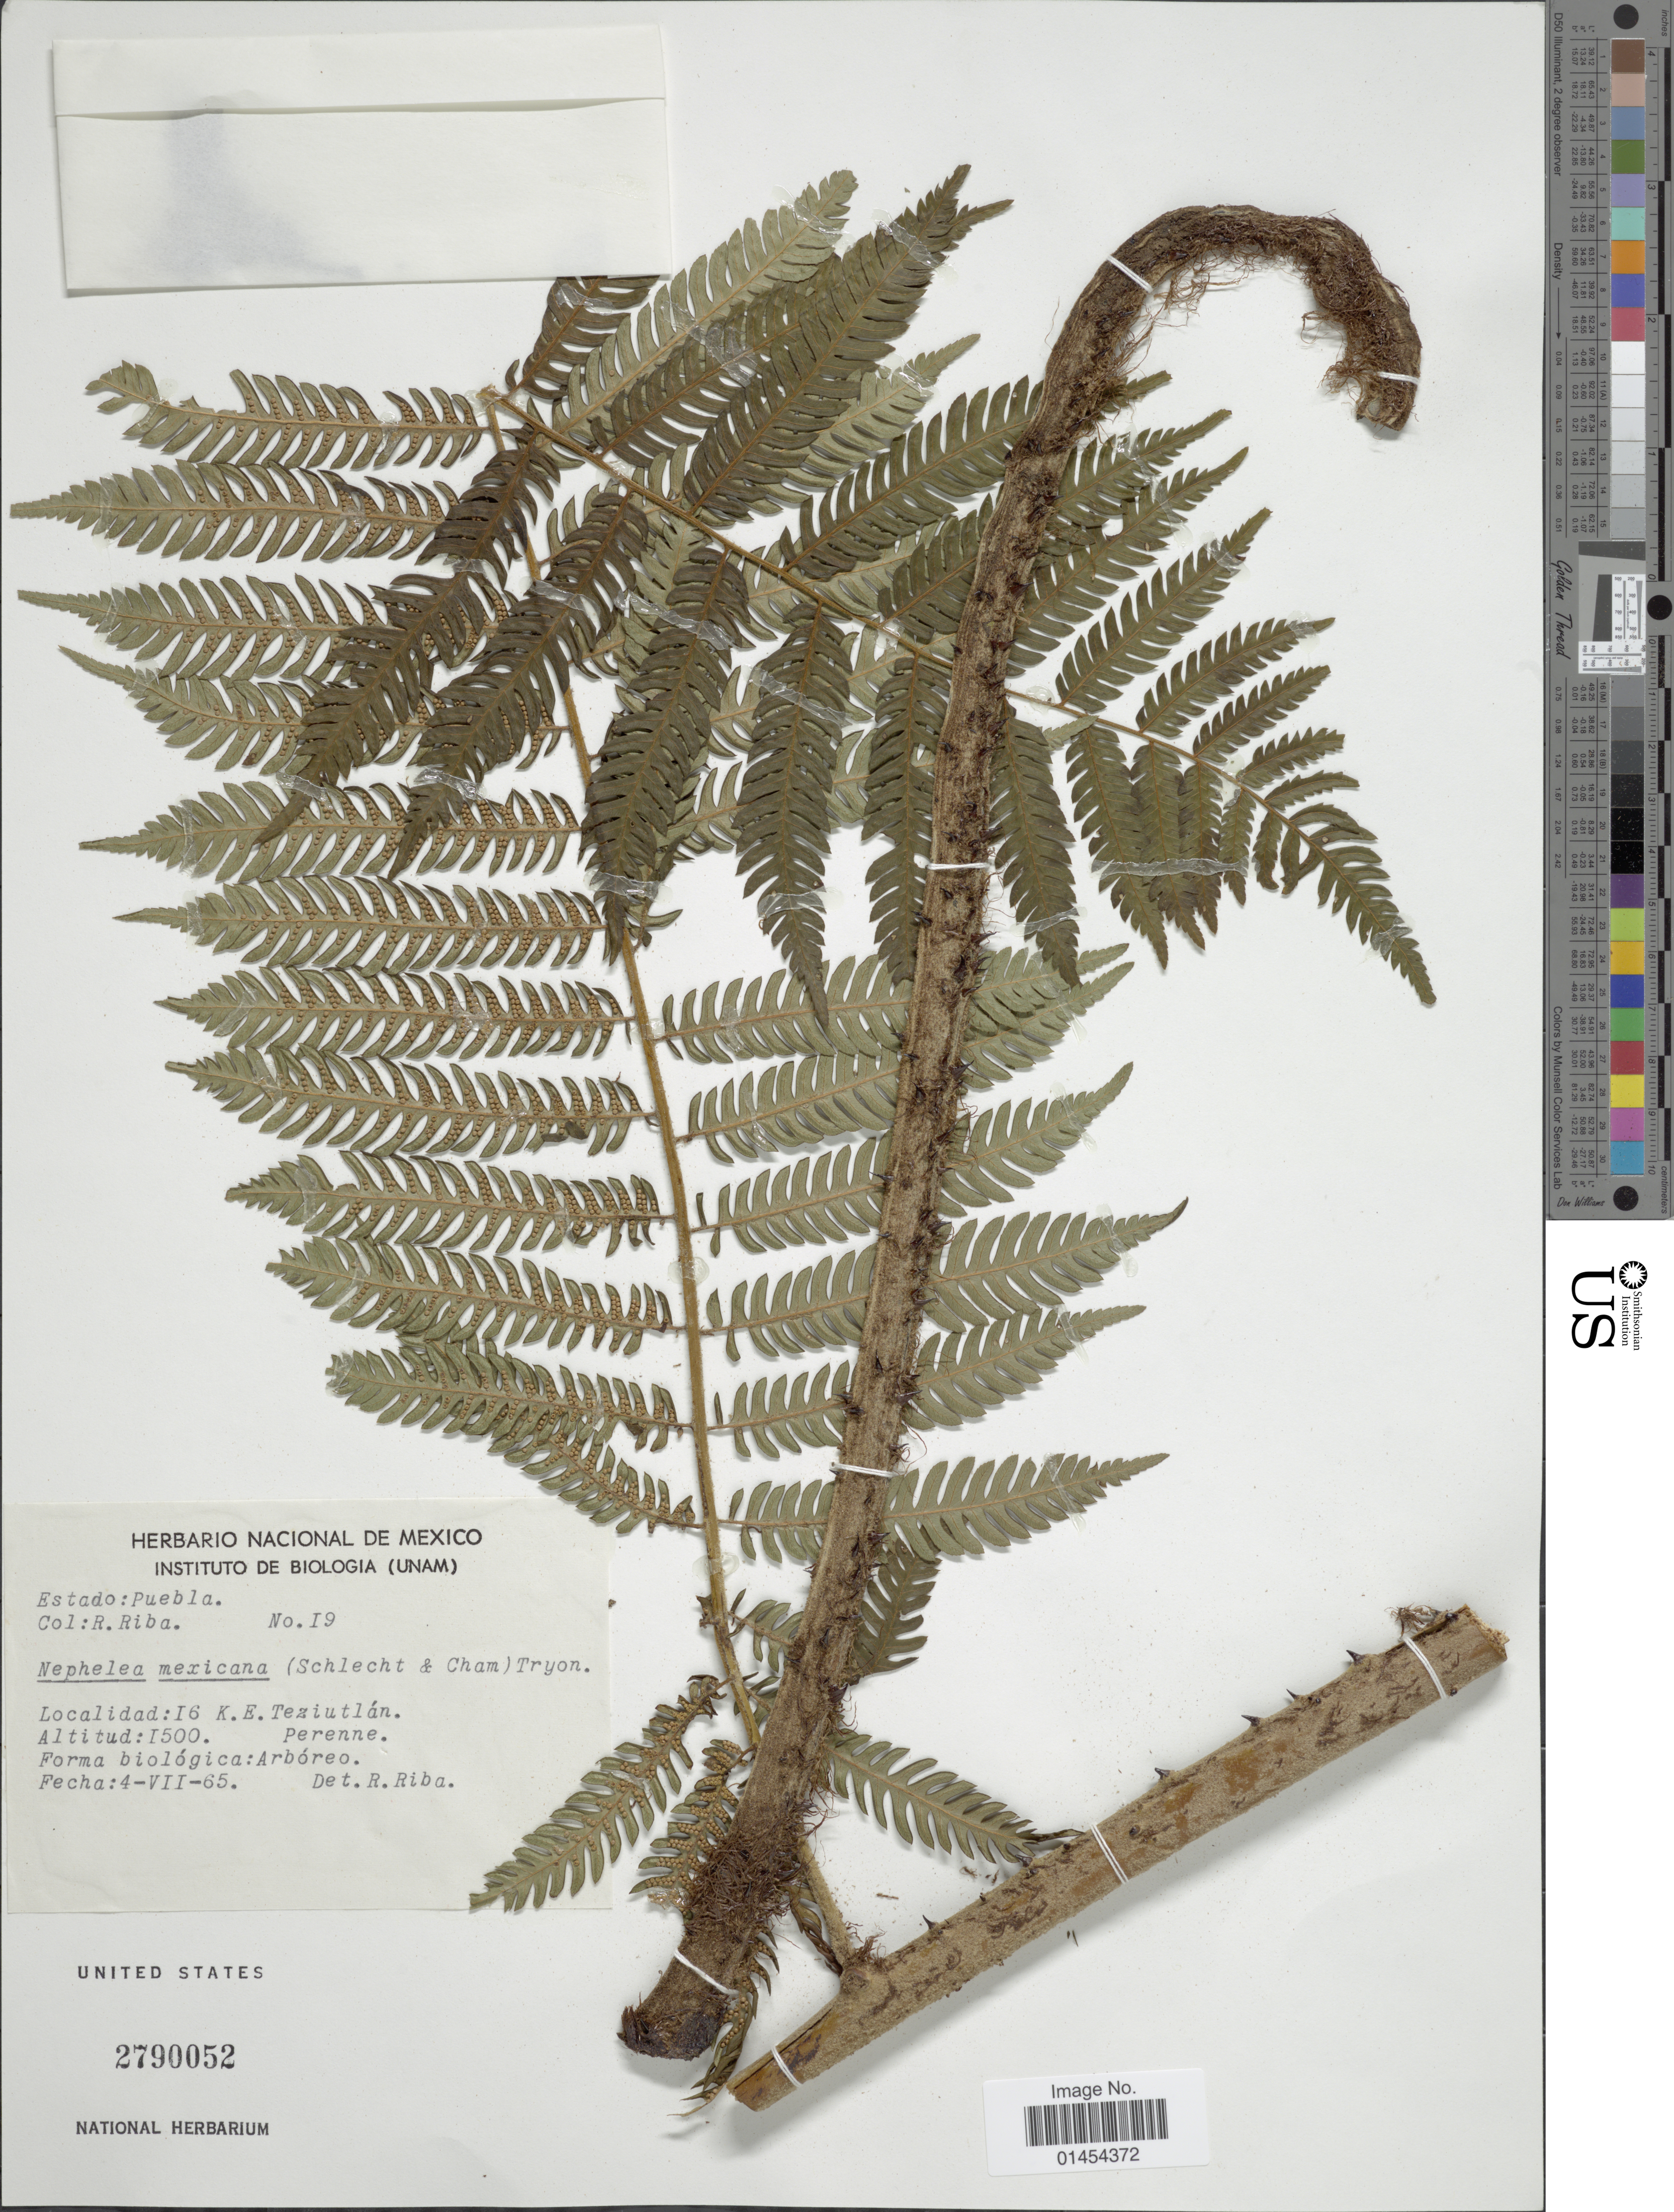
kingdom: Plantae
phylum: Tracheophyta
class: Polypodiopsida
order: Cyatheales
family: Cyatheaceae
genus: Alsophila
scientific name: Alsophila firma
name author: (Baker) D.S. Conant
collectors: R. Riba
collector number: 19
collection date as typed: Transcribed d/m/y: 4/7/65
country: Mexico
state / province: Puebla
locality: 16 K.E. Teziutlán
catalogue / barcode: US 2790052